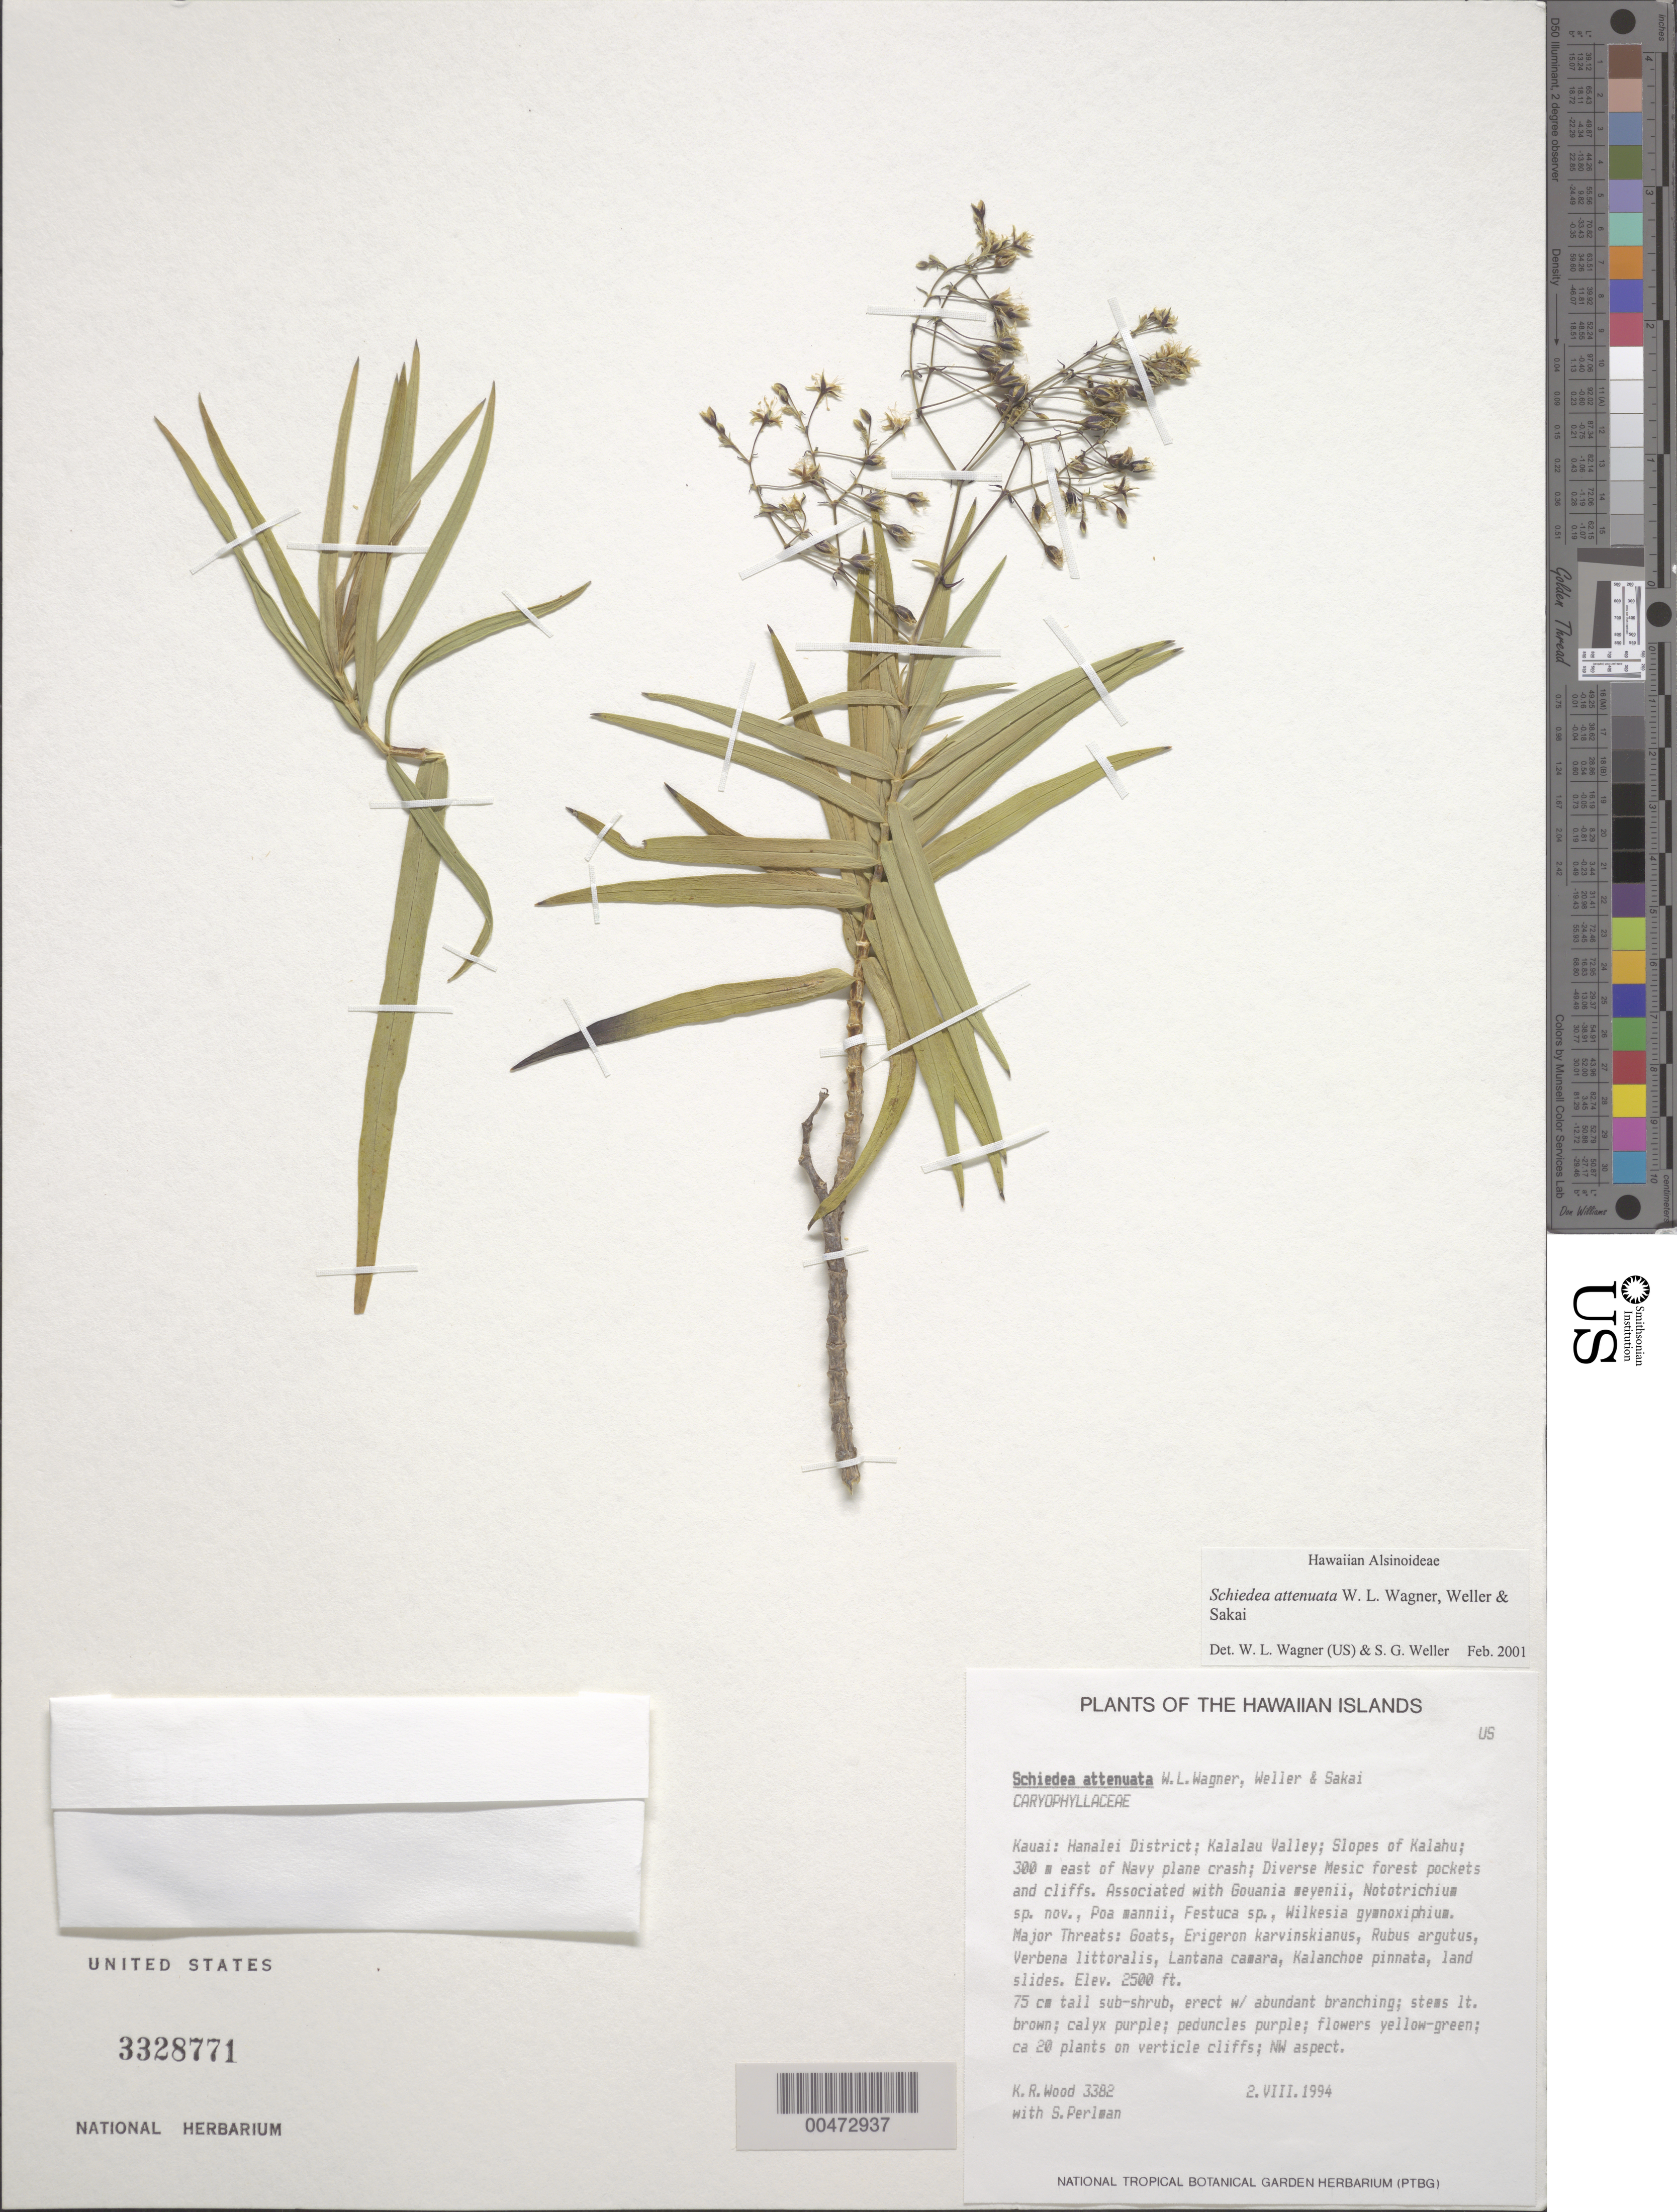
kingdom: Plantae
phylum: Tracheophyta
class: Magnoliopsida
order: Caryophyllales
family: Caryophyllaceae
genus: Schiedea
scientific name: Schiedea attenuata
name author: W.L. Wagner et al.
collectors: K. R. Wood & S. P. Perlman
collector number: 3382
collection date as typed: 2 Aug 1994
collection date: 1994-08-02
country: United States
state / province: Hawaii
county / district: Kauai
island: Kaua'i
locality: Hanalei Dist, Kalalau Valley, slopes of Kalahu, 300 m E of navy plane crash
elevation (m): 762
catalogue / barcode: US 3328771